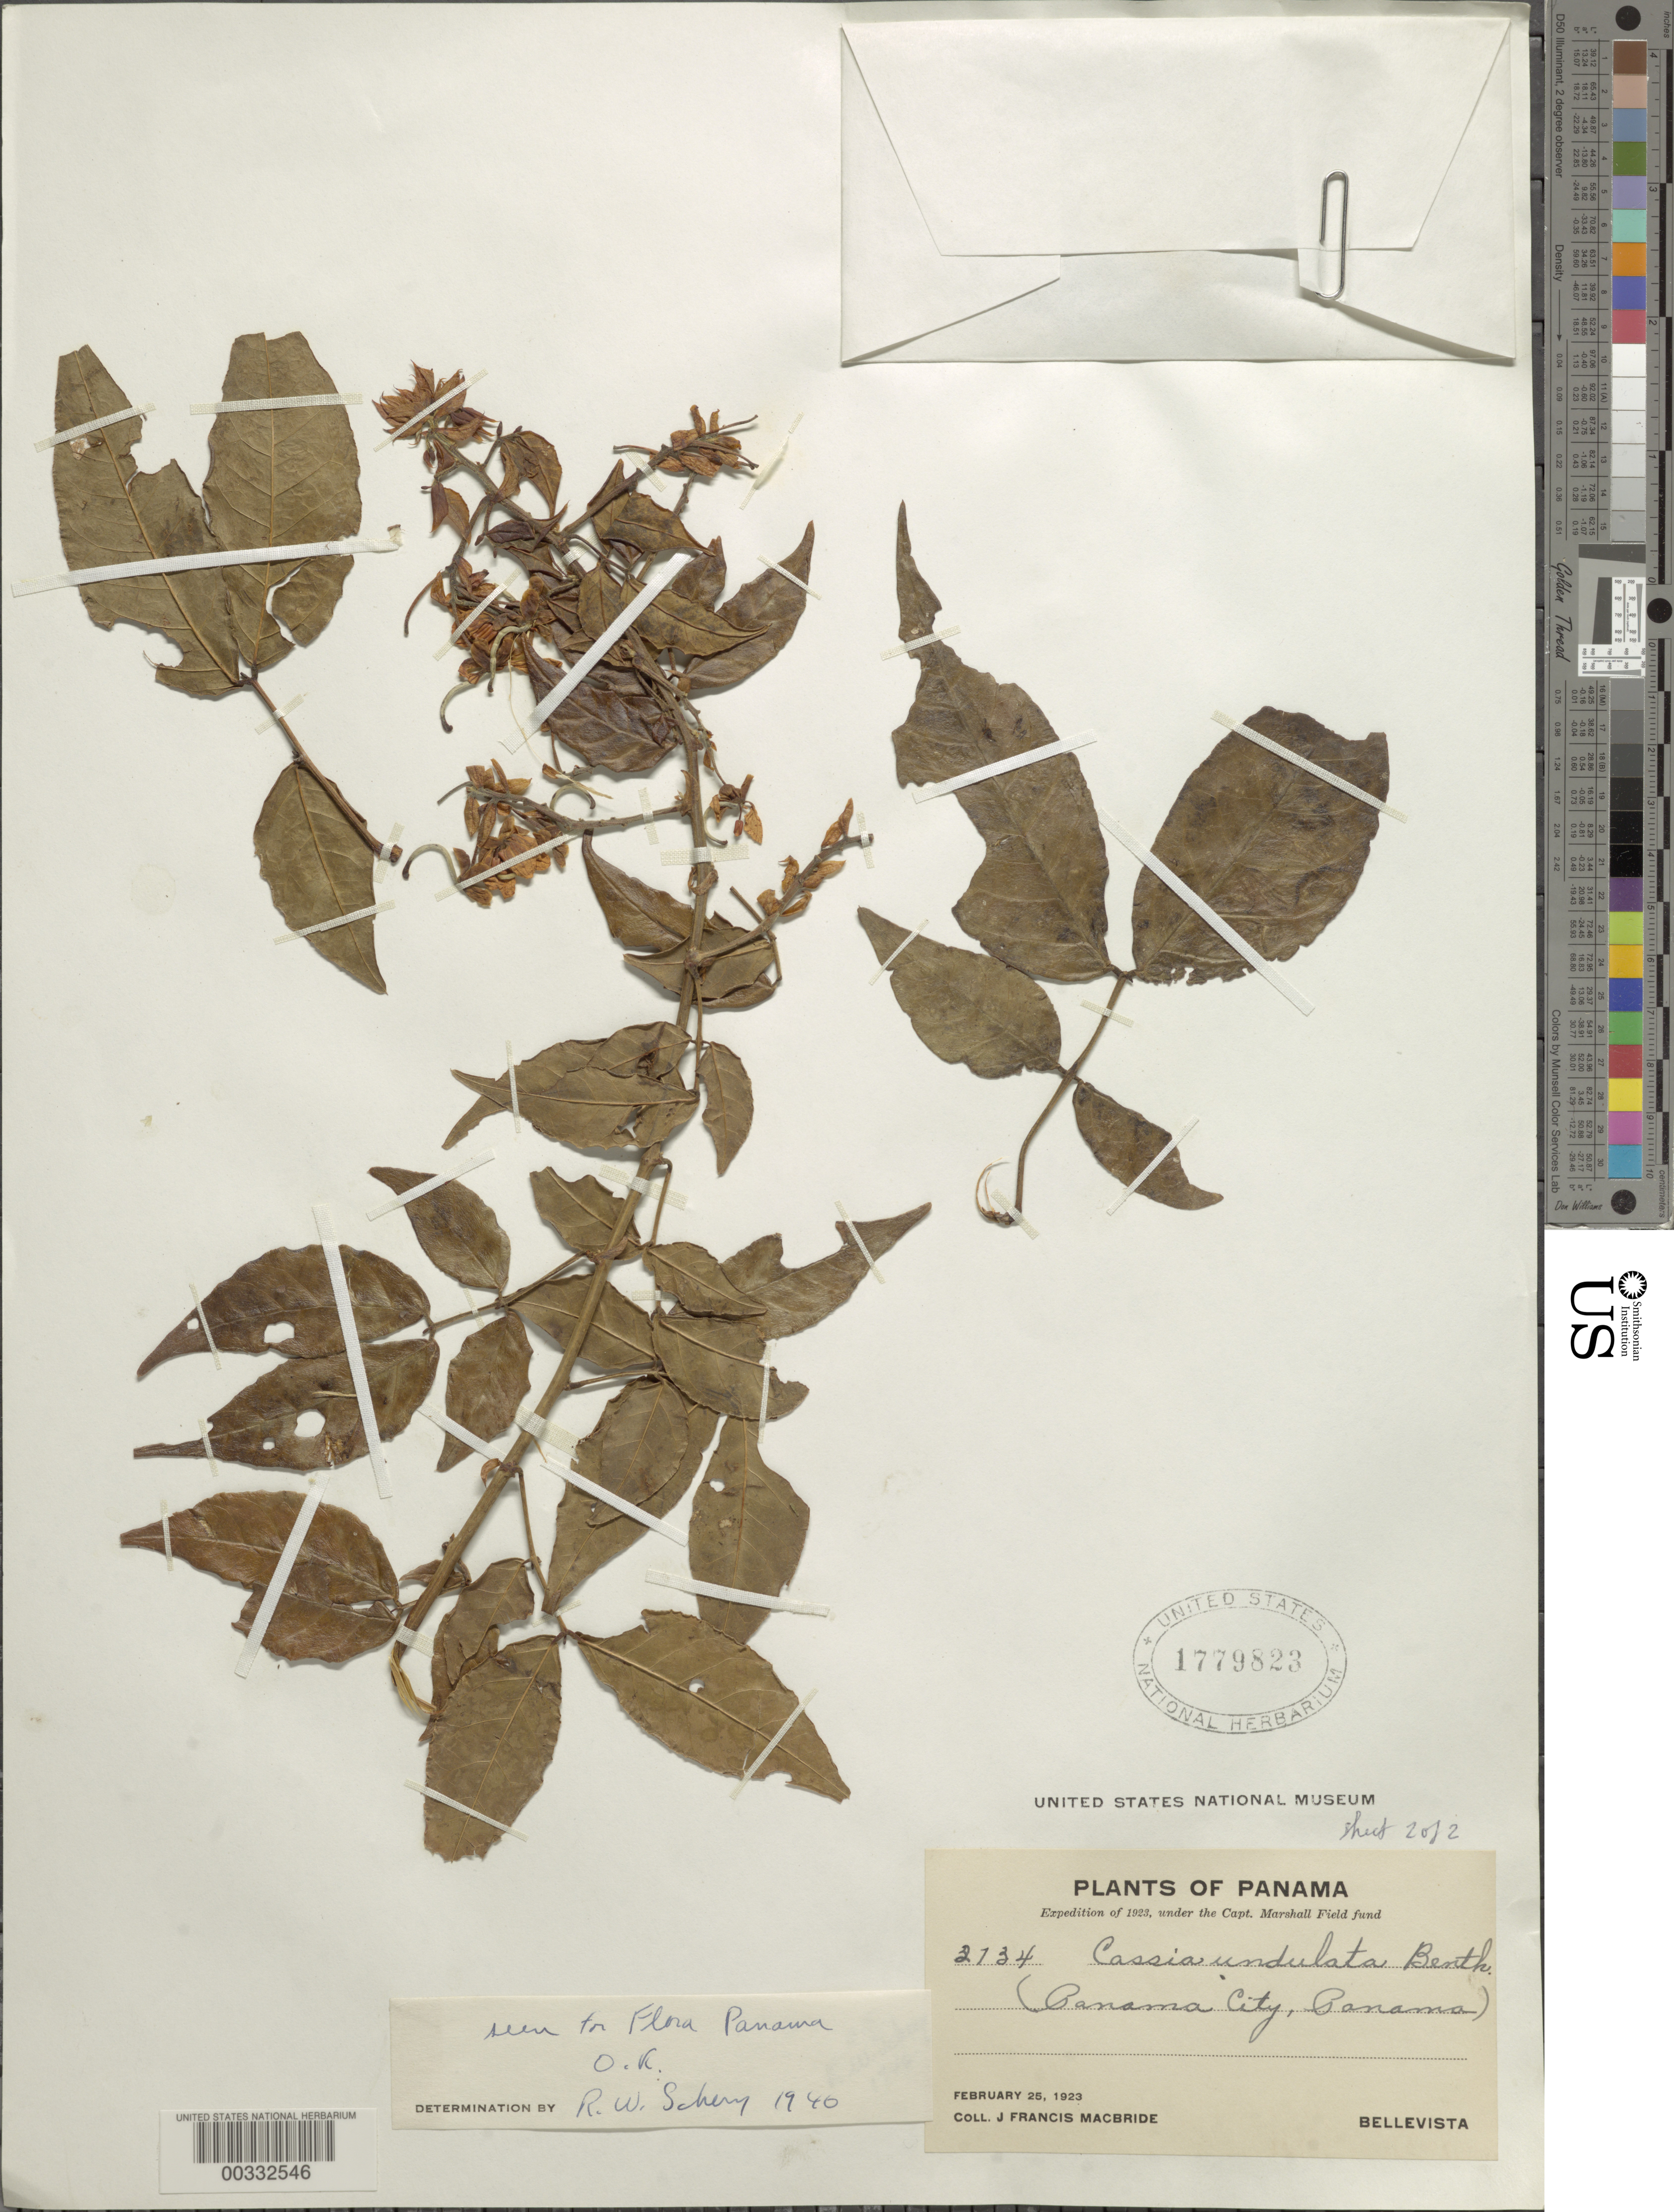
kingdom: Plantae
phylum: Tracheophyta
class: Magnoliopsida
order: Fabales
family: Fabaceae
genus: Senna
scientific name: Senna undulata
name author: (Benth.) H.S. Irwin & Barneby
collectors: J. F. Macbride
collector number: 2134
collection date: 1923-02-25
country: Panama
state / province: Panamá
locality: Bellevista. (Panama City , Panama)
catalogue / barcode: US 1779823